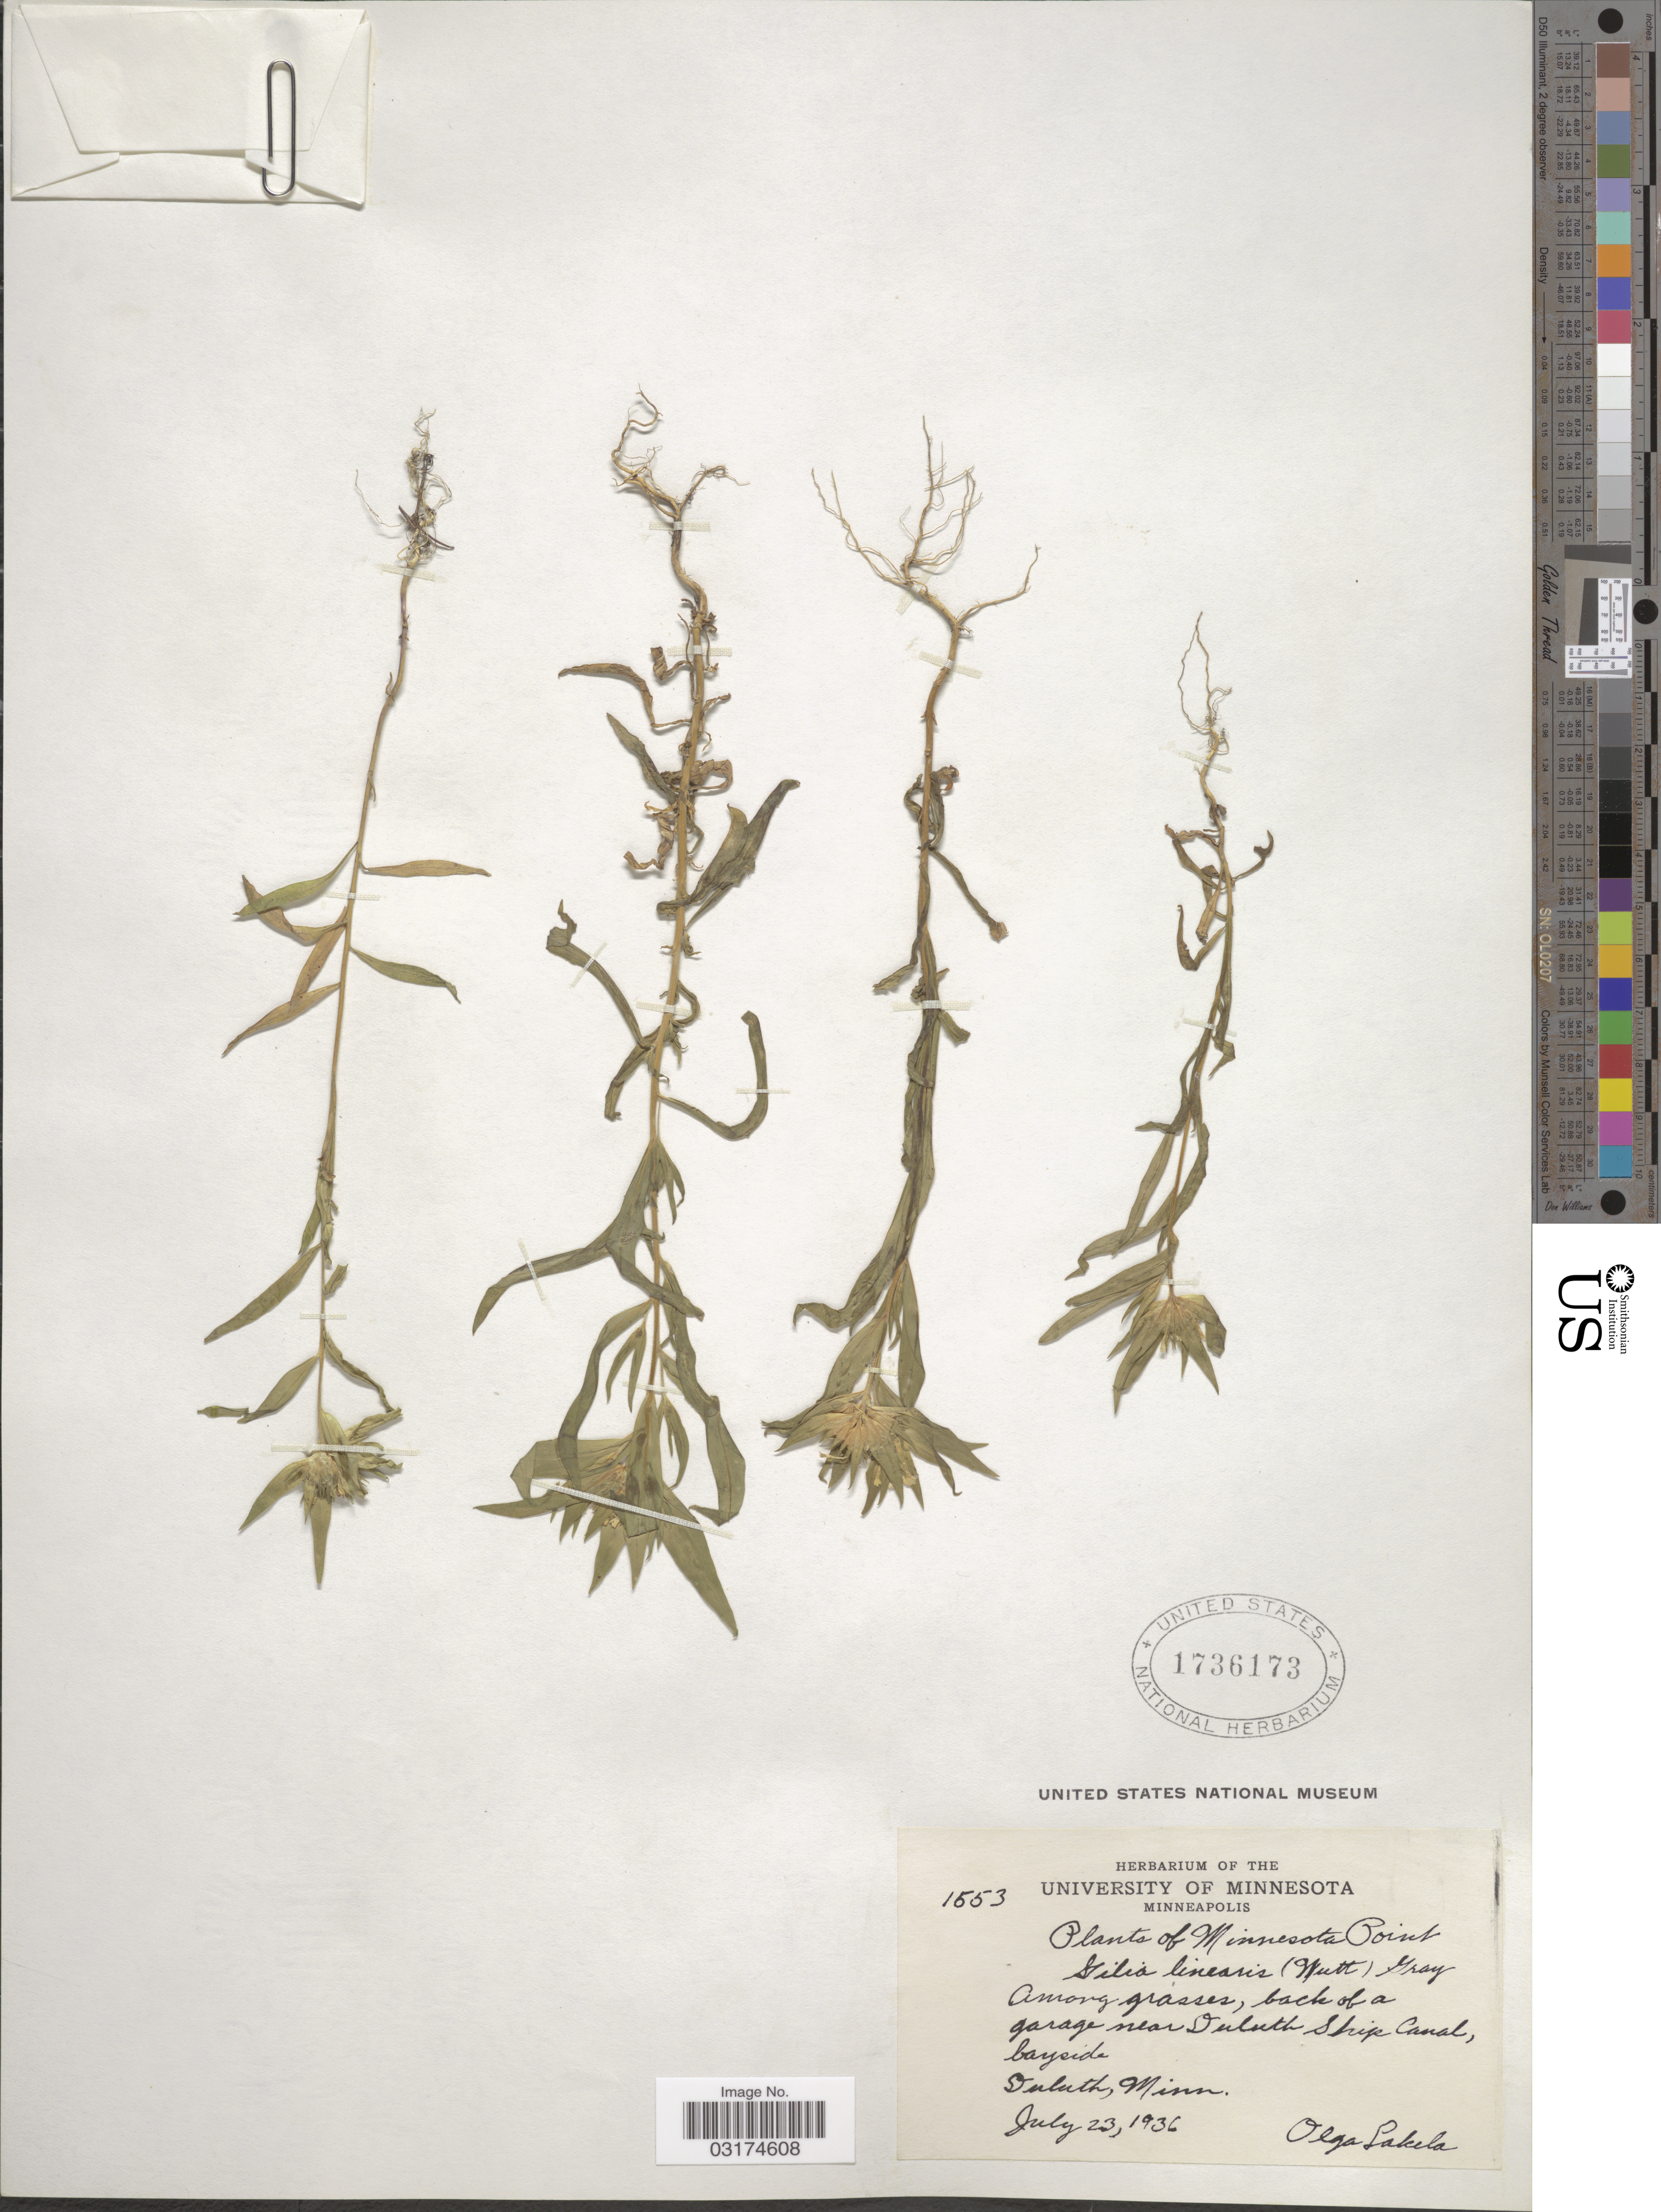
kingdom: Plantae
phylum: Tracheophyta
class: Magnoliopsida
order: Ericales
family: Polemoniaceae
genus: Collomia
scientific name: Collomia linearis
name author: Nutt.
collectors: O. K. Lakela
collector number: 1553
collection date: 1936-07-23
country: United States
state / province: Minnesota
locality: Minnesota Point. Back of a garage near Duluth Ship Canal, bayside. Duluth, Minn.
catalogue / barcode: US 1736173